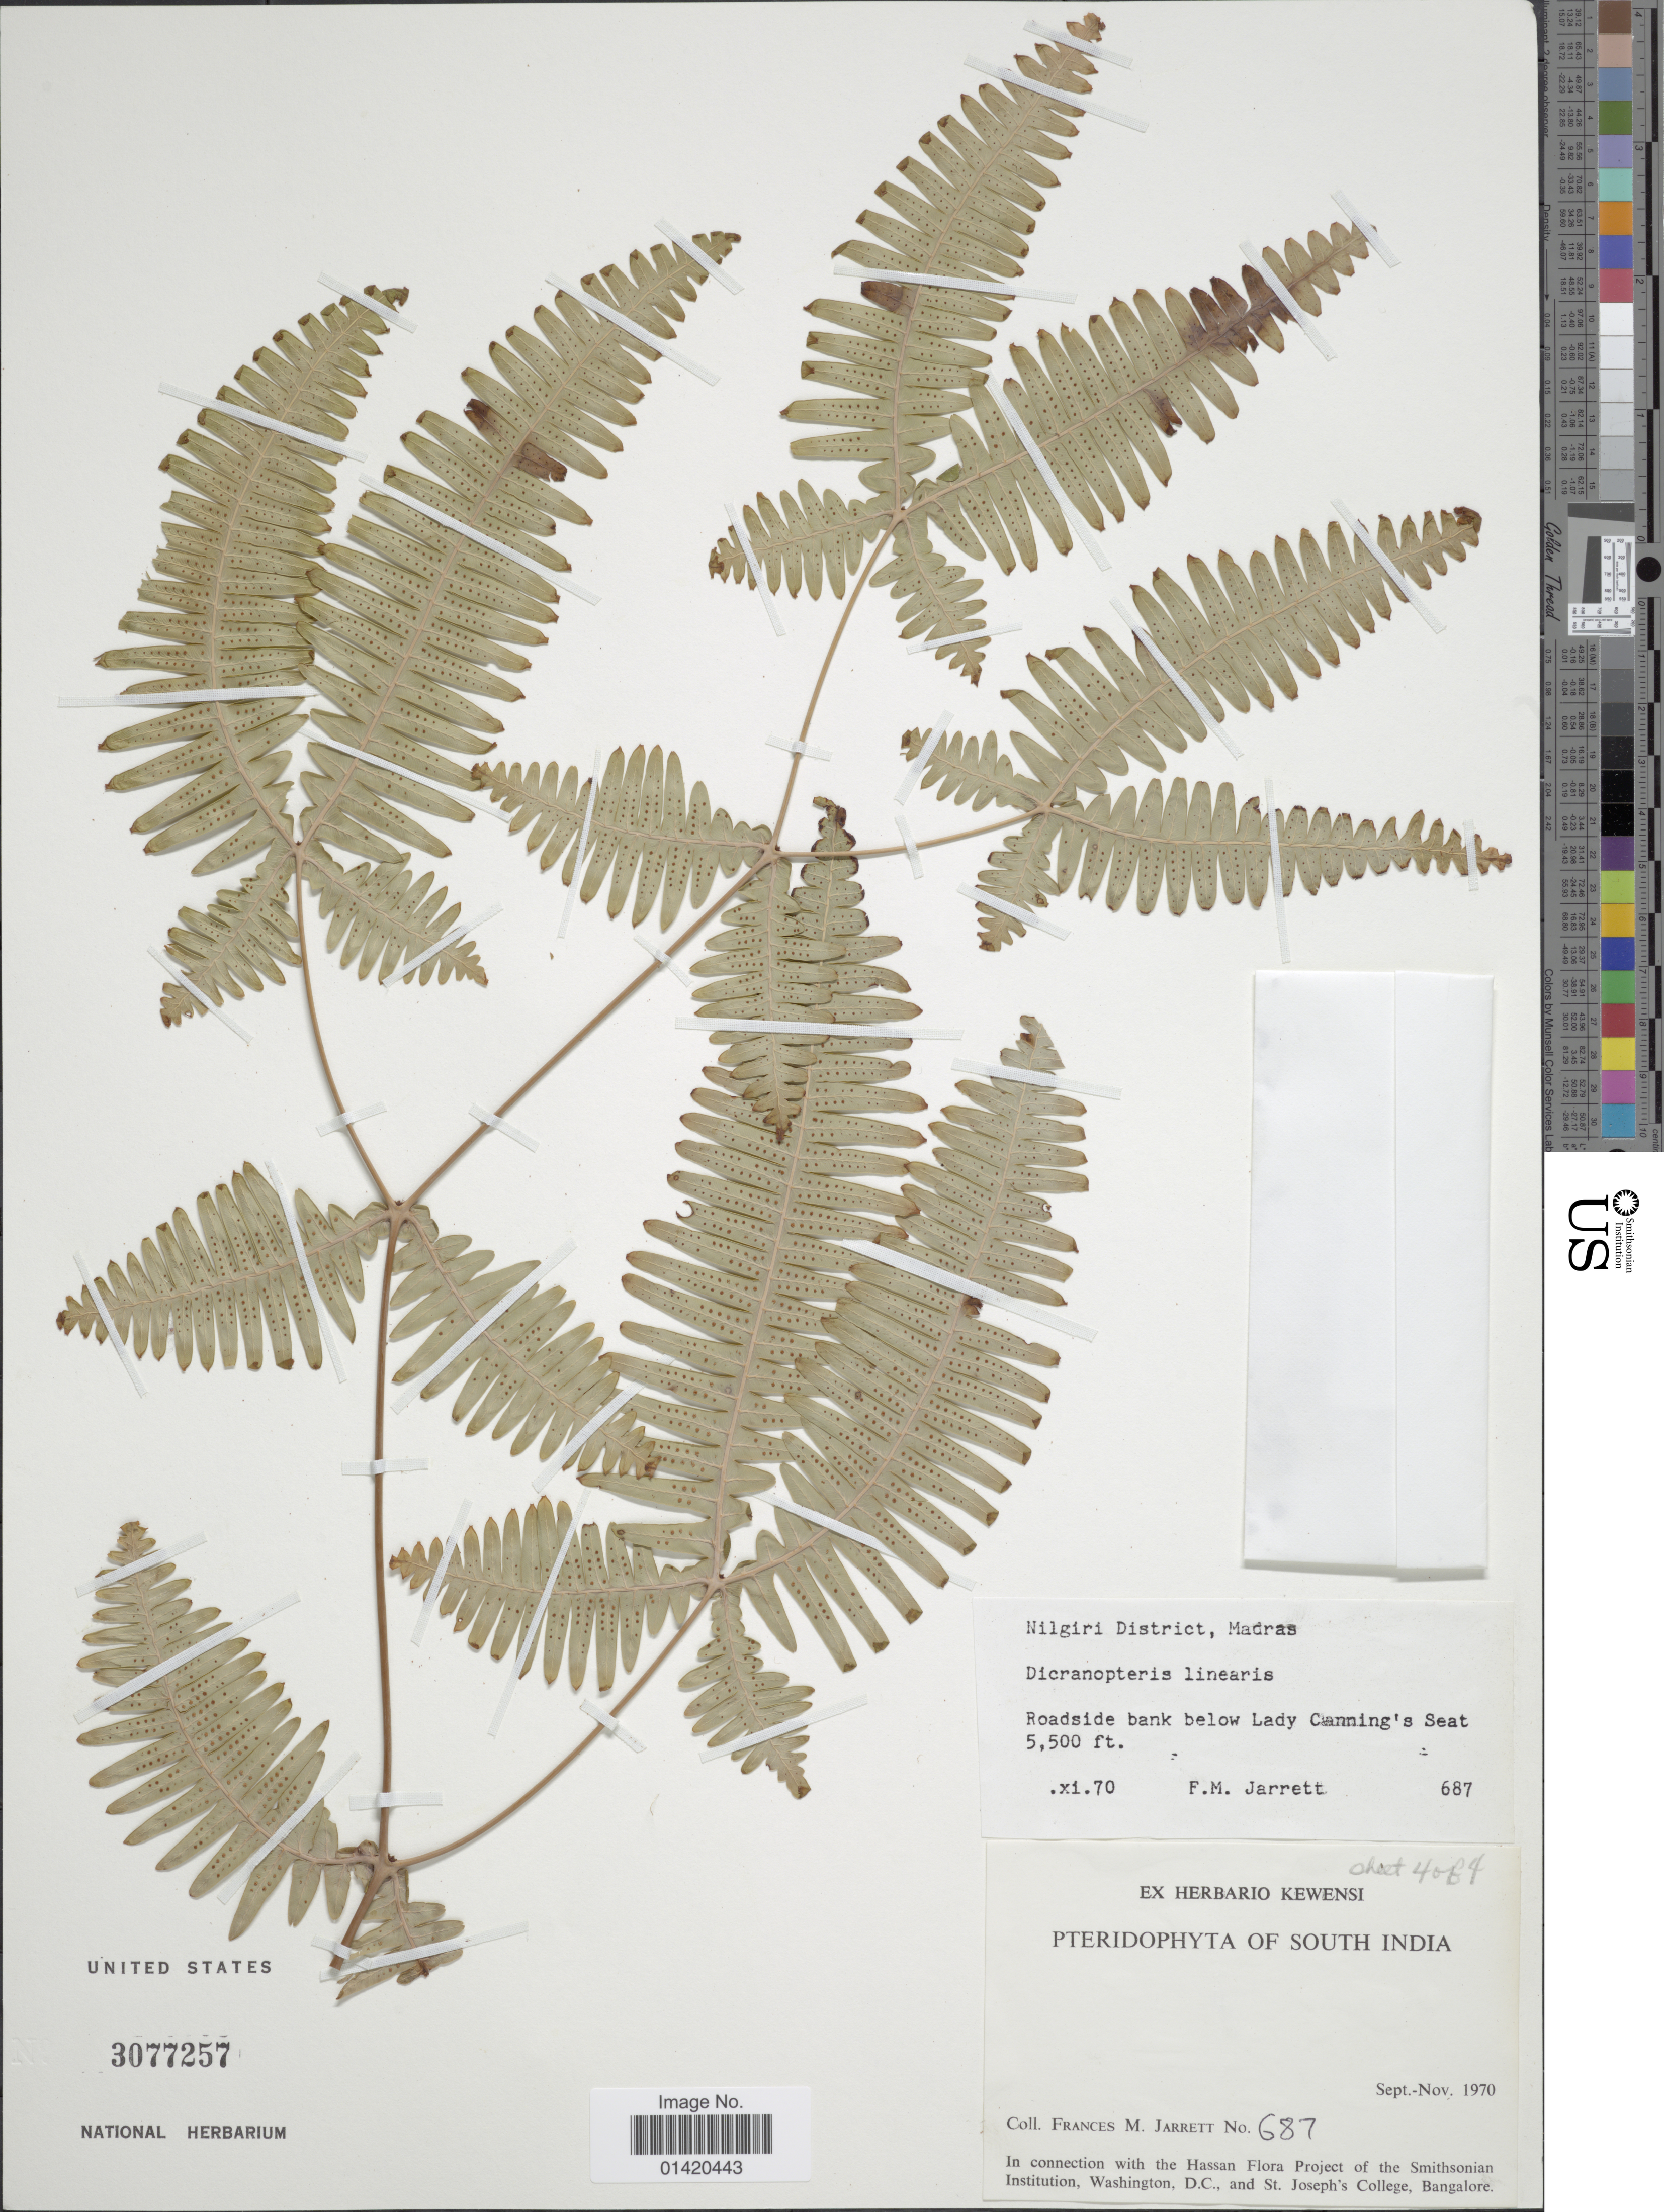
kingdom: Plantae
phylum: Tracheophyta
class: Polypodiopsida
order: Gleicheniales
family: Gleicheniaceae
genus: Dicranopteris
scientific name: Dicranopteris linearis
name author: (Burm. f.) Underw.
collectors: F. M. Jarrett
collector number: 687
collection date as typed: Transcribed d/m/y: /11/70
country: India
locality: Nilgiri District, Madras Roadside bank below Lady Canning's Seat, South India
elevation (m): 1676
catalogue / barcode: US 3077257